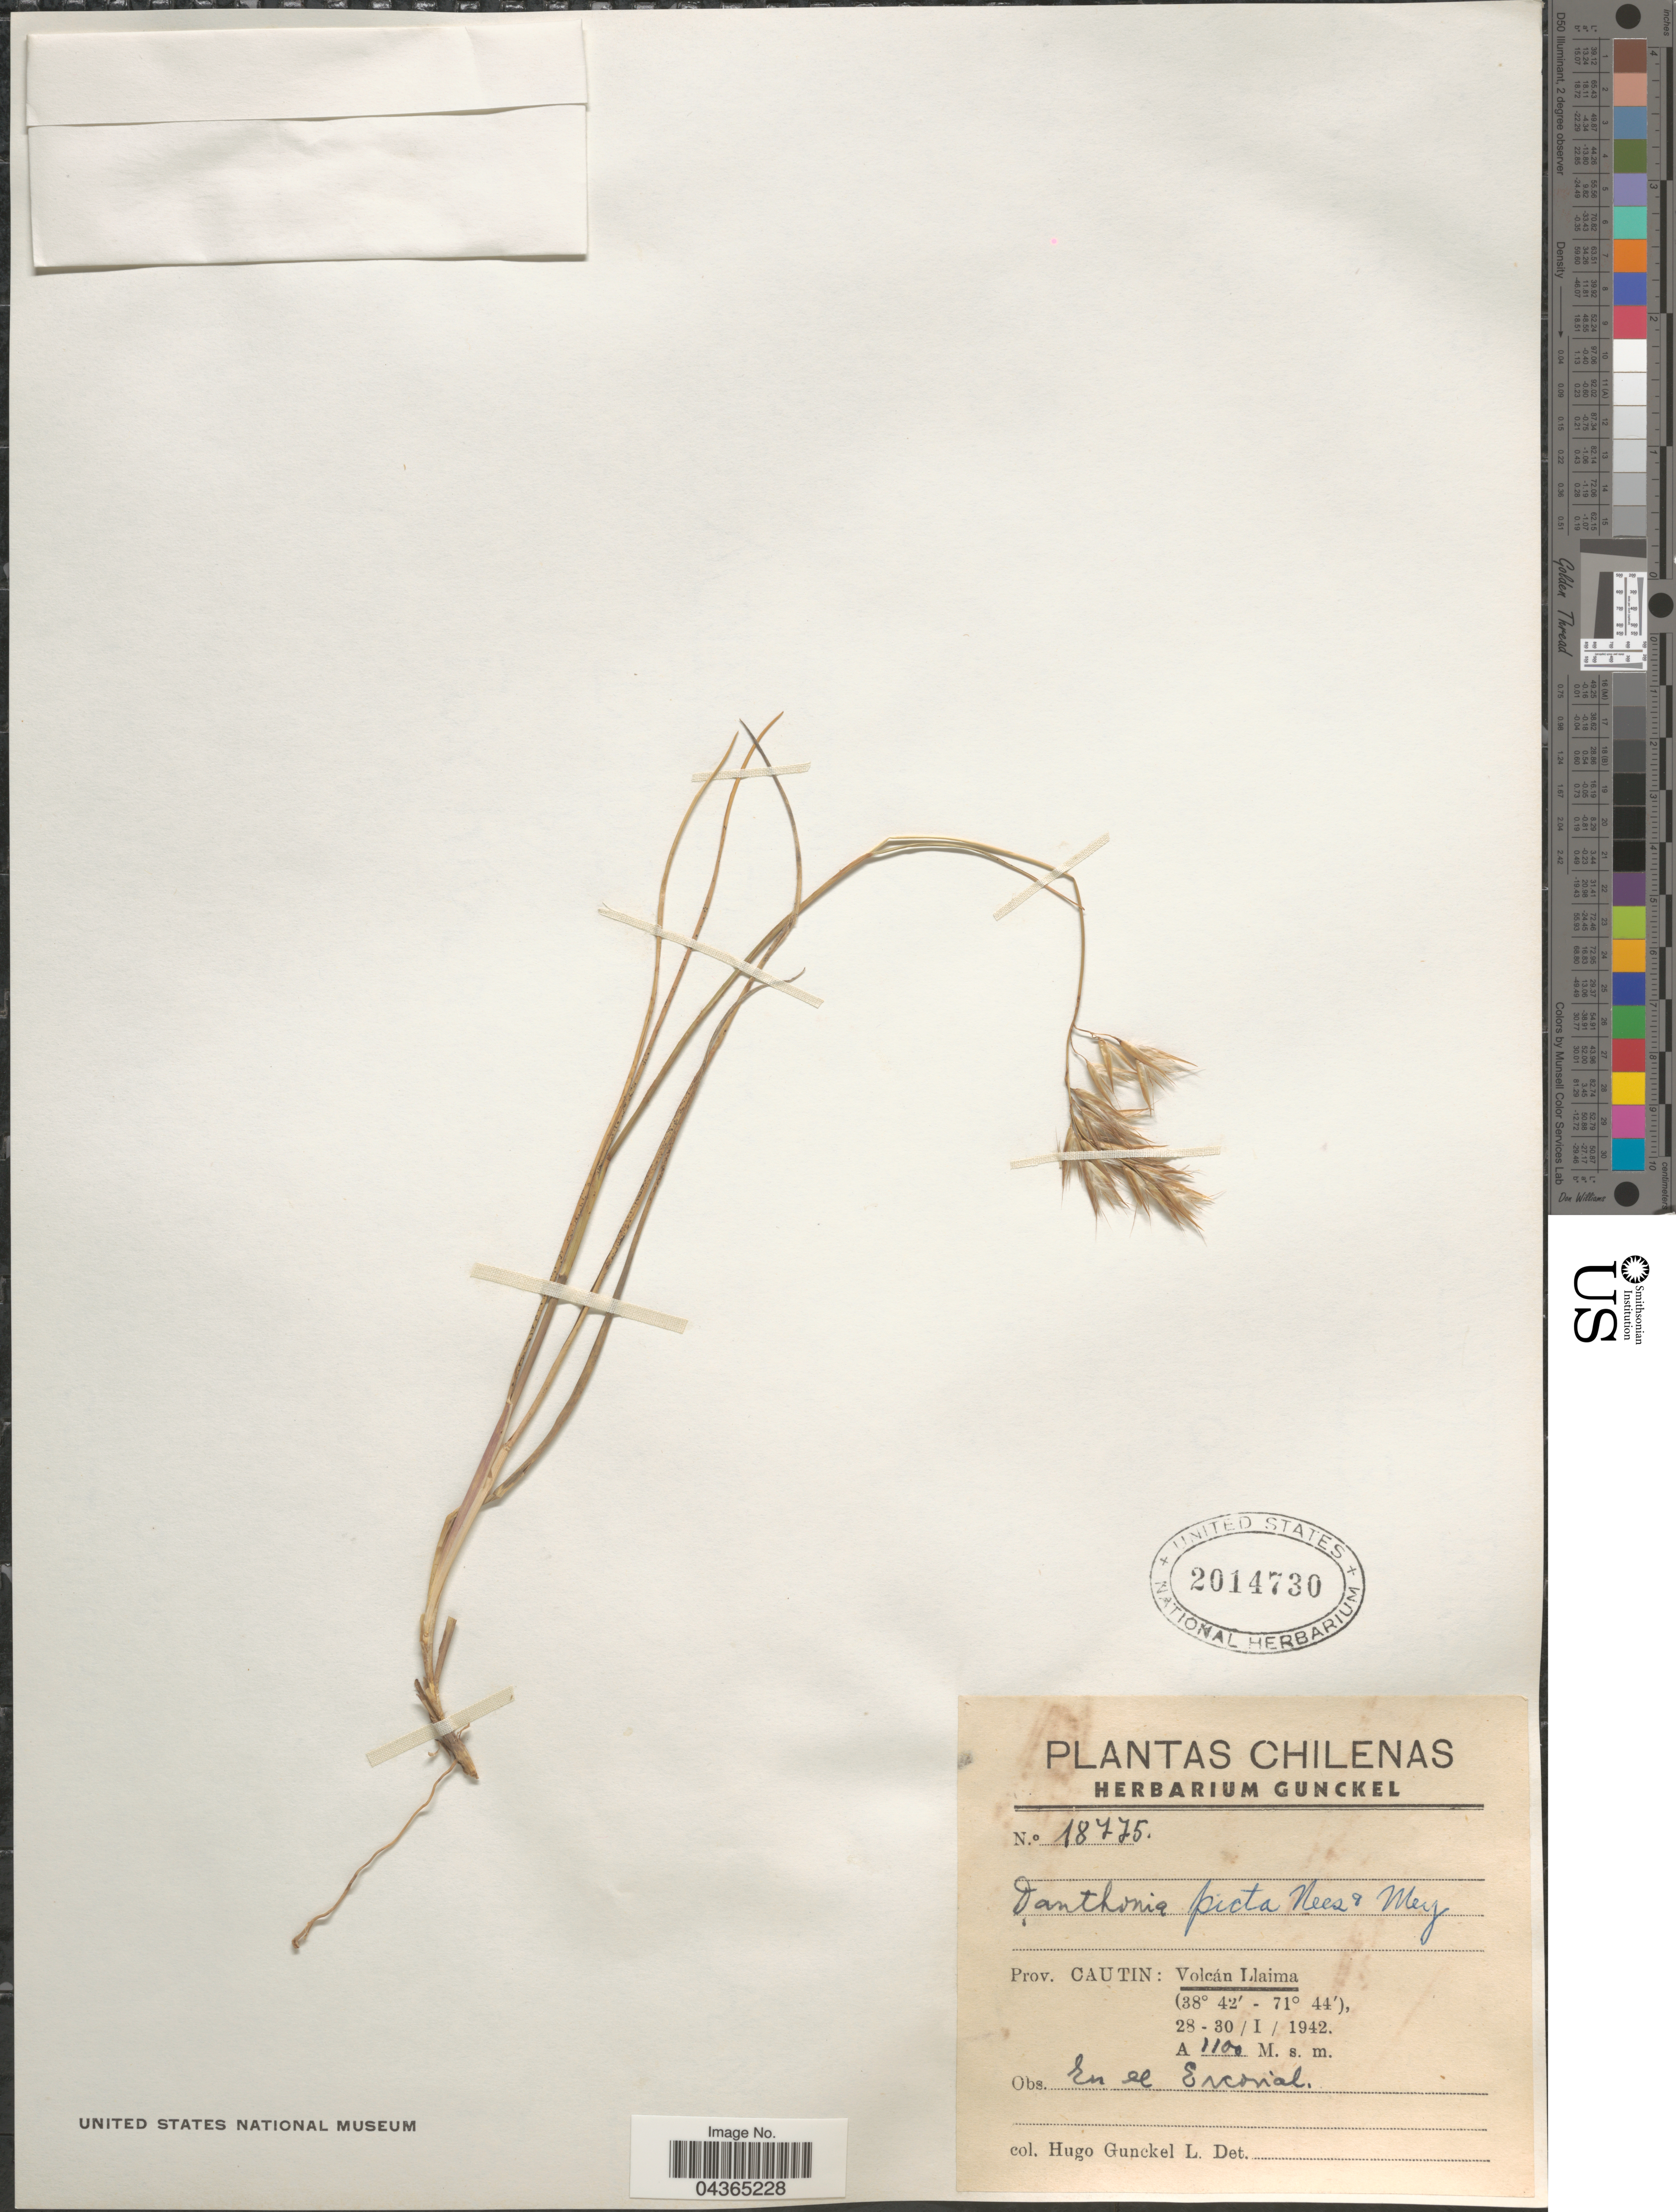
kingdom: Plantae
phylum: Tracheophyta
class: Liliopsida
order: Poales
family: Poaceae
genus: Rytidosperma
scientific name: Rytidosperma pictum var. pictum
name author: (Nees & Meyen) Nicora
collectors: H. Gunckel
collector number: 18775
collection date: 1942-01-28/1942-01-30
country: Chile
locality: Prov. Cautin: Volcán Llaima.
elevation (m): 1100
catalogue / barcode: US 2014730